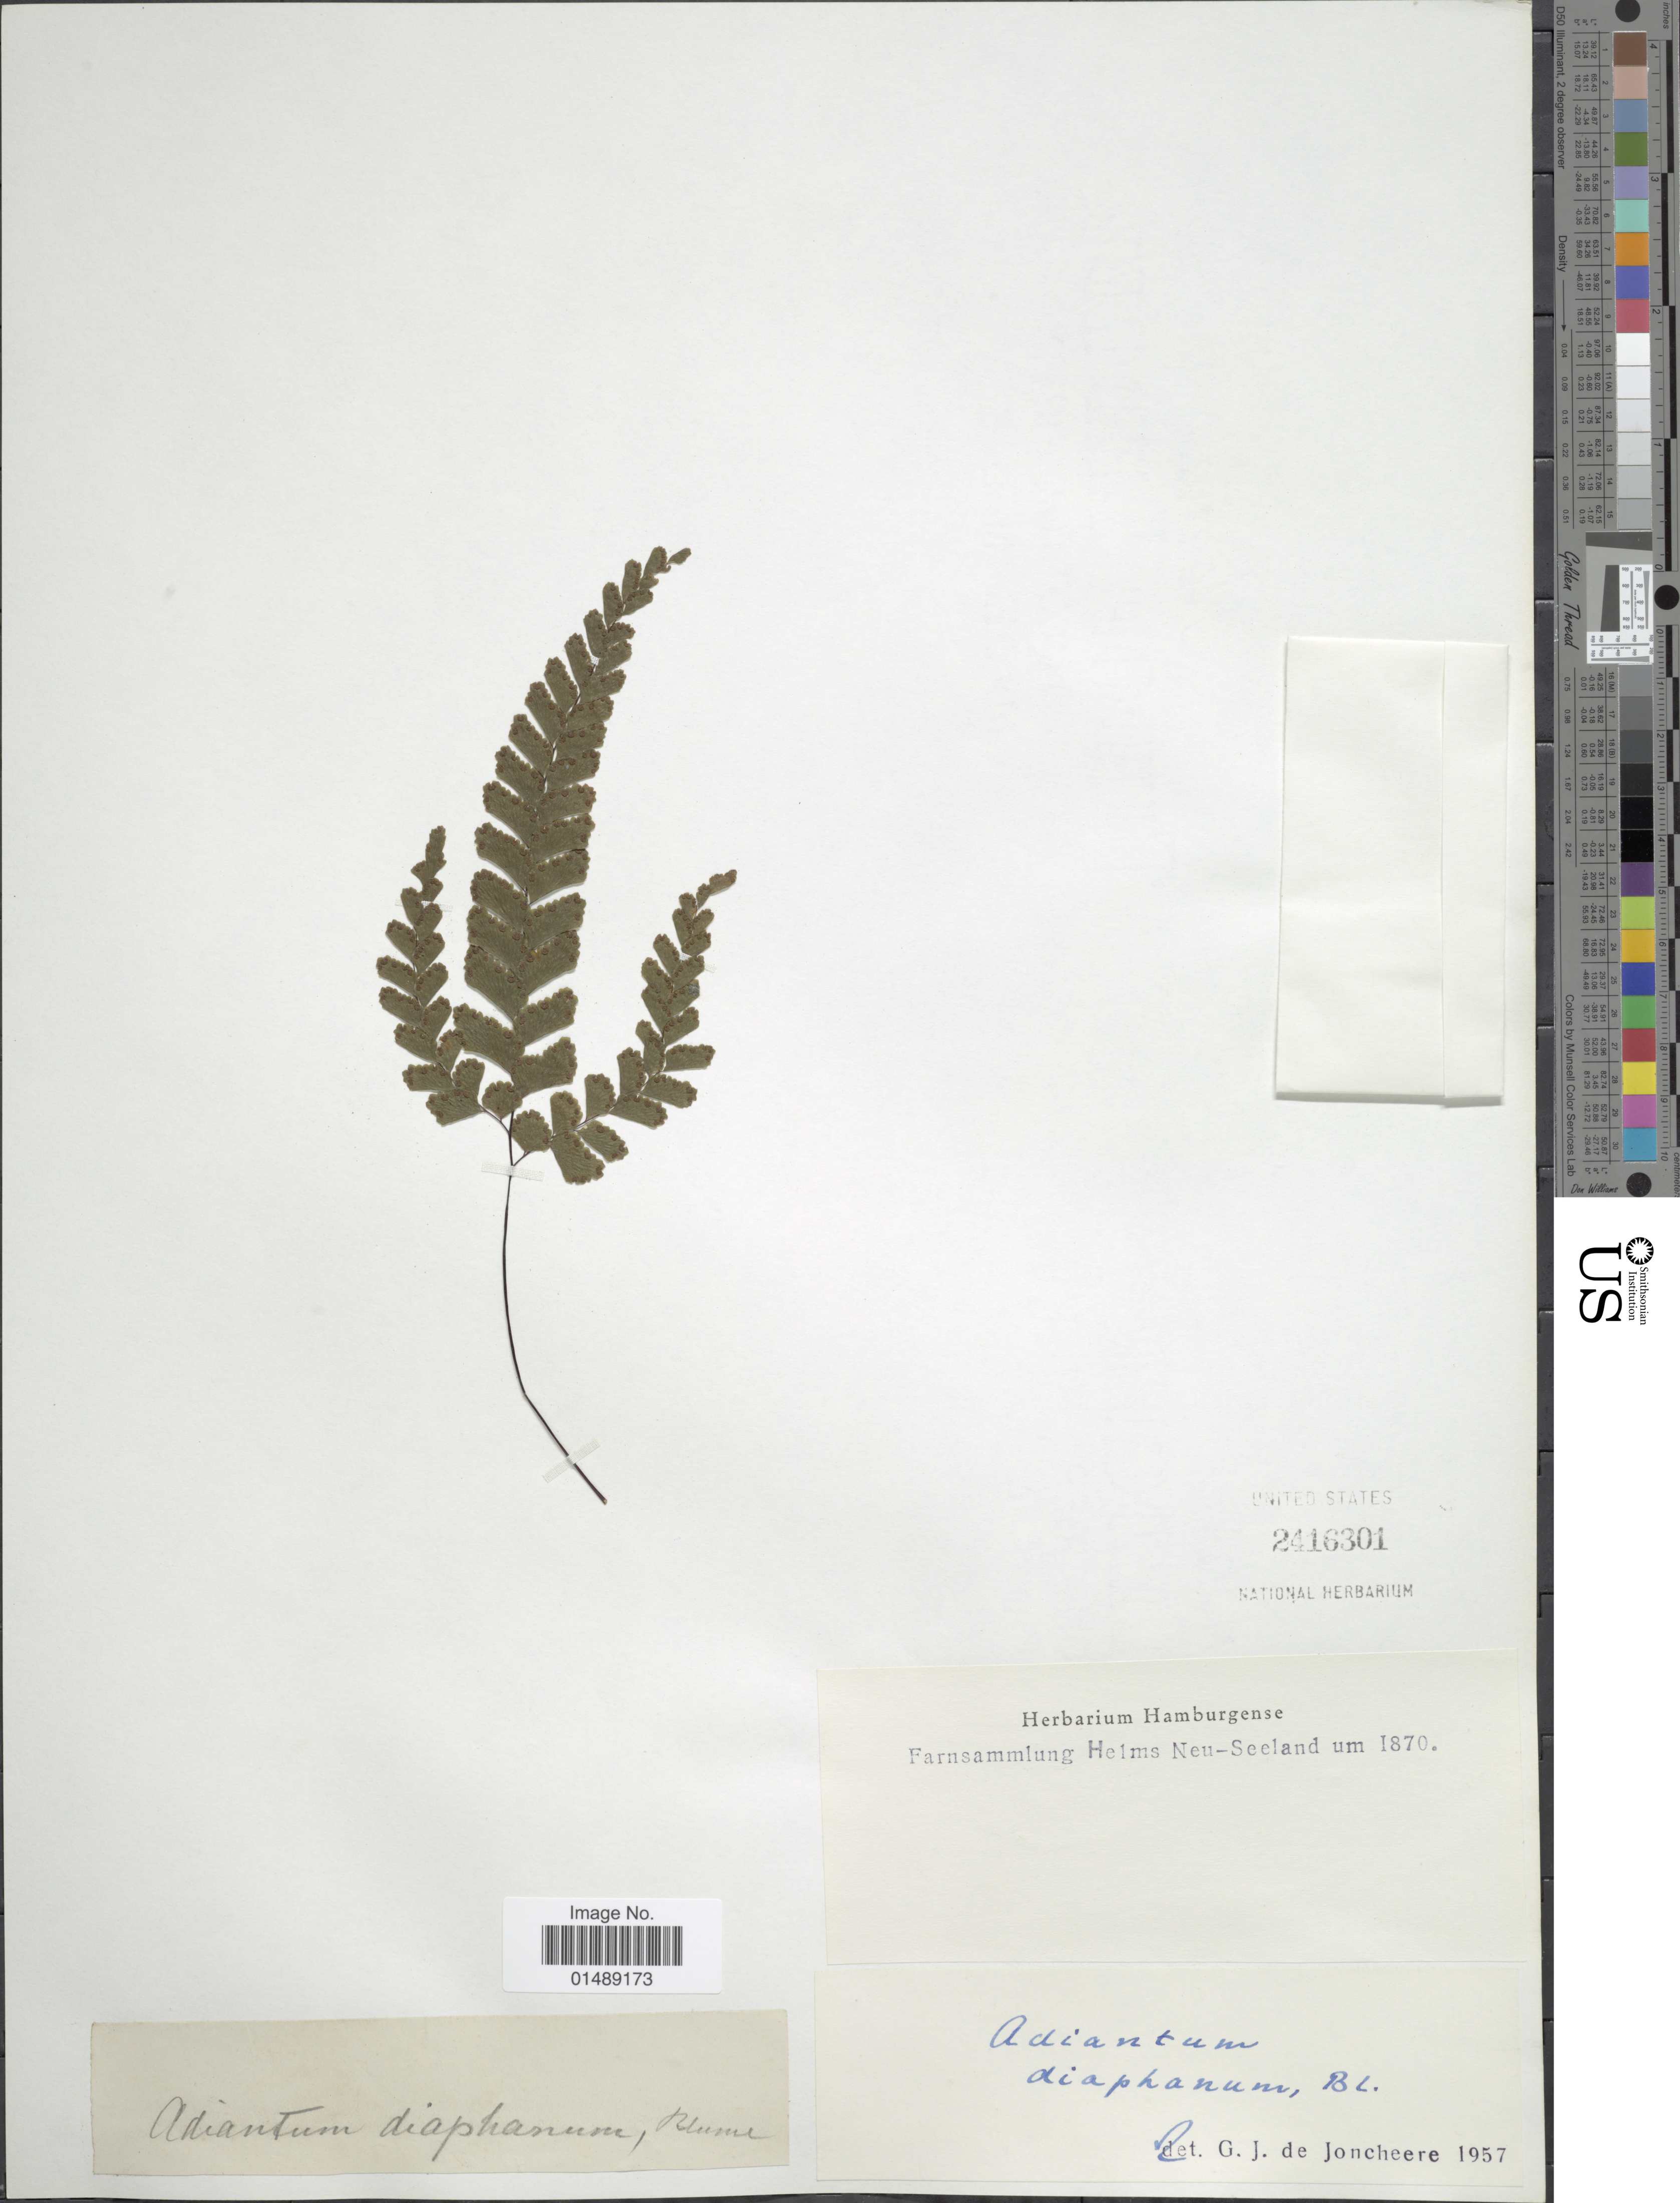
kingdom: Plantae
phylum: Tracheophyta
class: Polypodiopsida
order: Polypodiales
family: Pteridaceae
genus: Adiantum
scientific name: Adiantum diaphanum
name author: Blume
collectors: Helms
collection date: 1870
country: New Zealand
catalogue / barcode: US 2416301